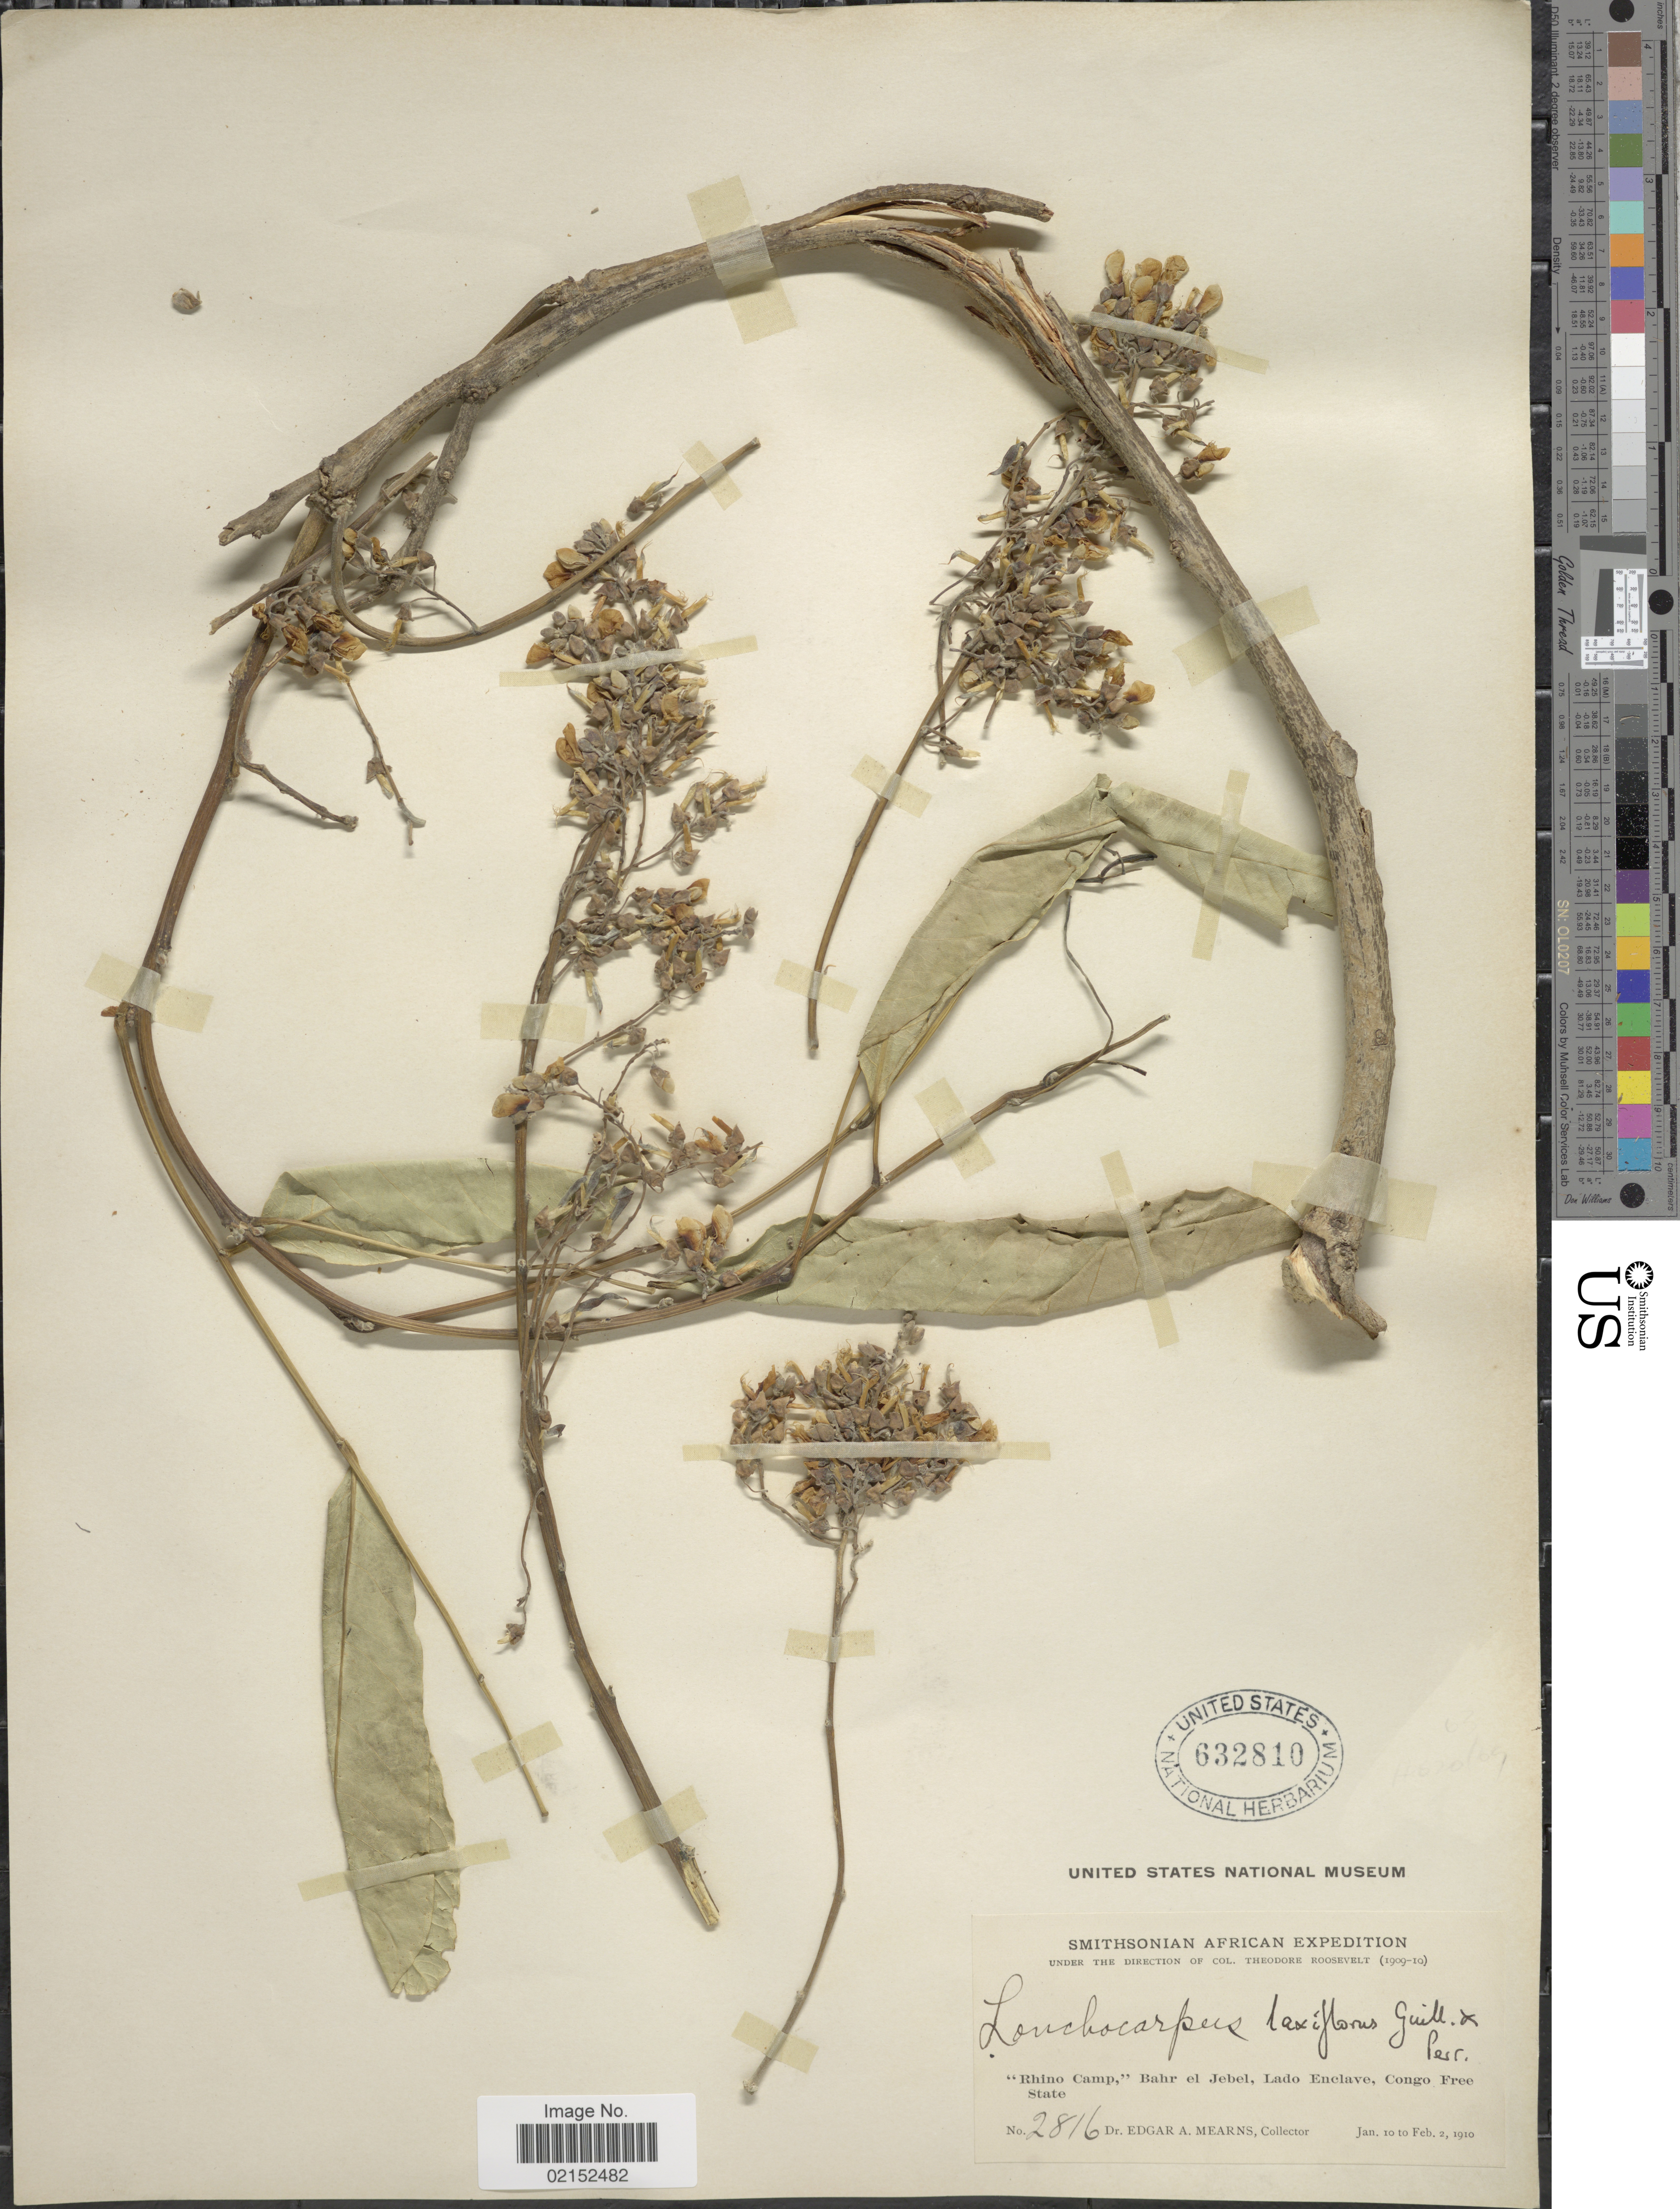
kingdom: Plantae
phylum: Tracheophyta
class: Magnoliopsida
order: Fabales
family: Fabaceae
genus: Lonchocarpus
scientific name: Lonchocarpus laxiflorus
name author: Guill. & Perr.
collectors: E. A. Mearns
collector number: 2816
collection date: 1910-01-10/1910-02-02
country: Congo, Democratic Republic of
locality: Rhino Camp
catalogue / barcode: US 632810